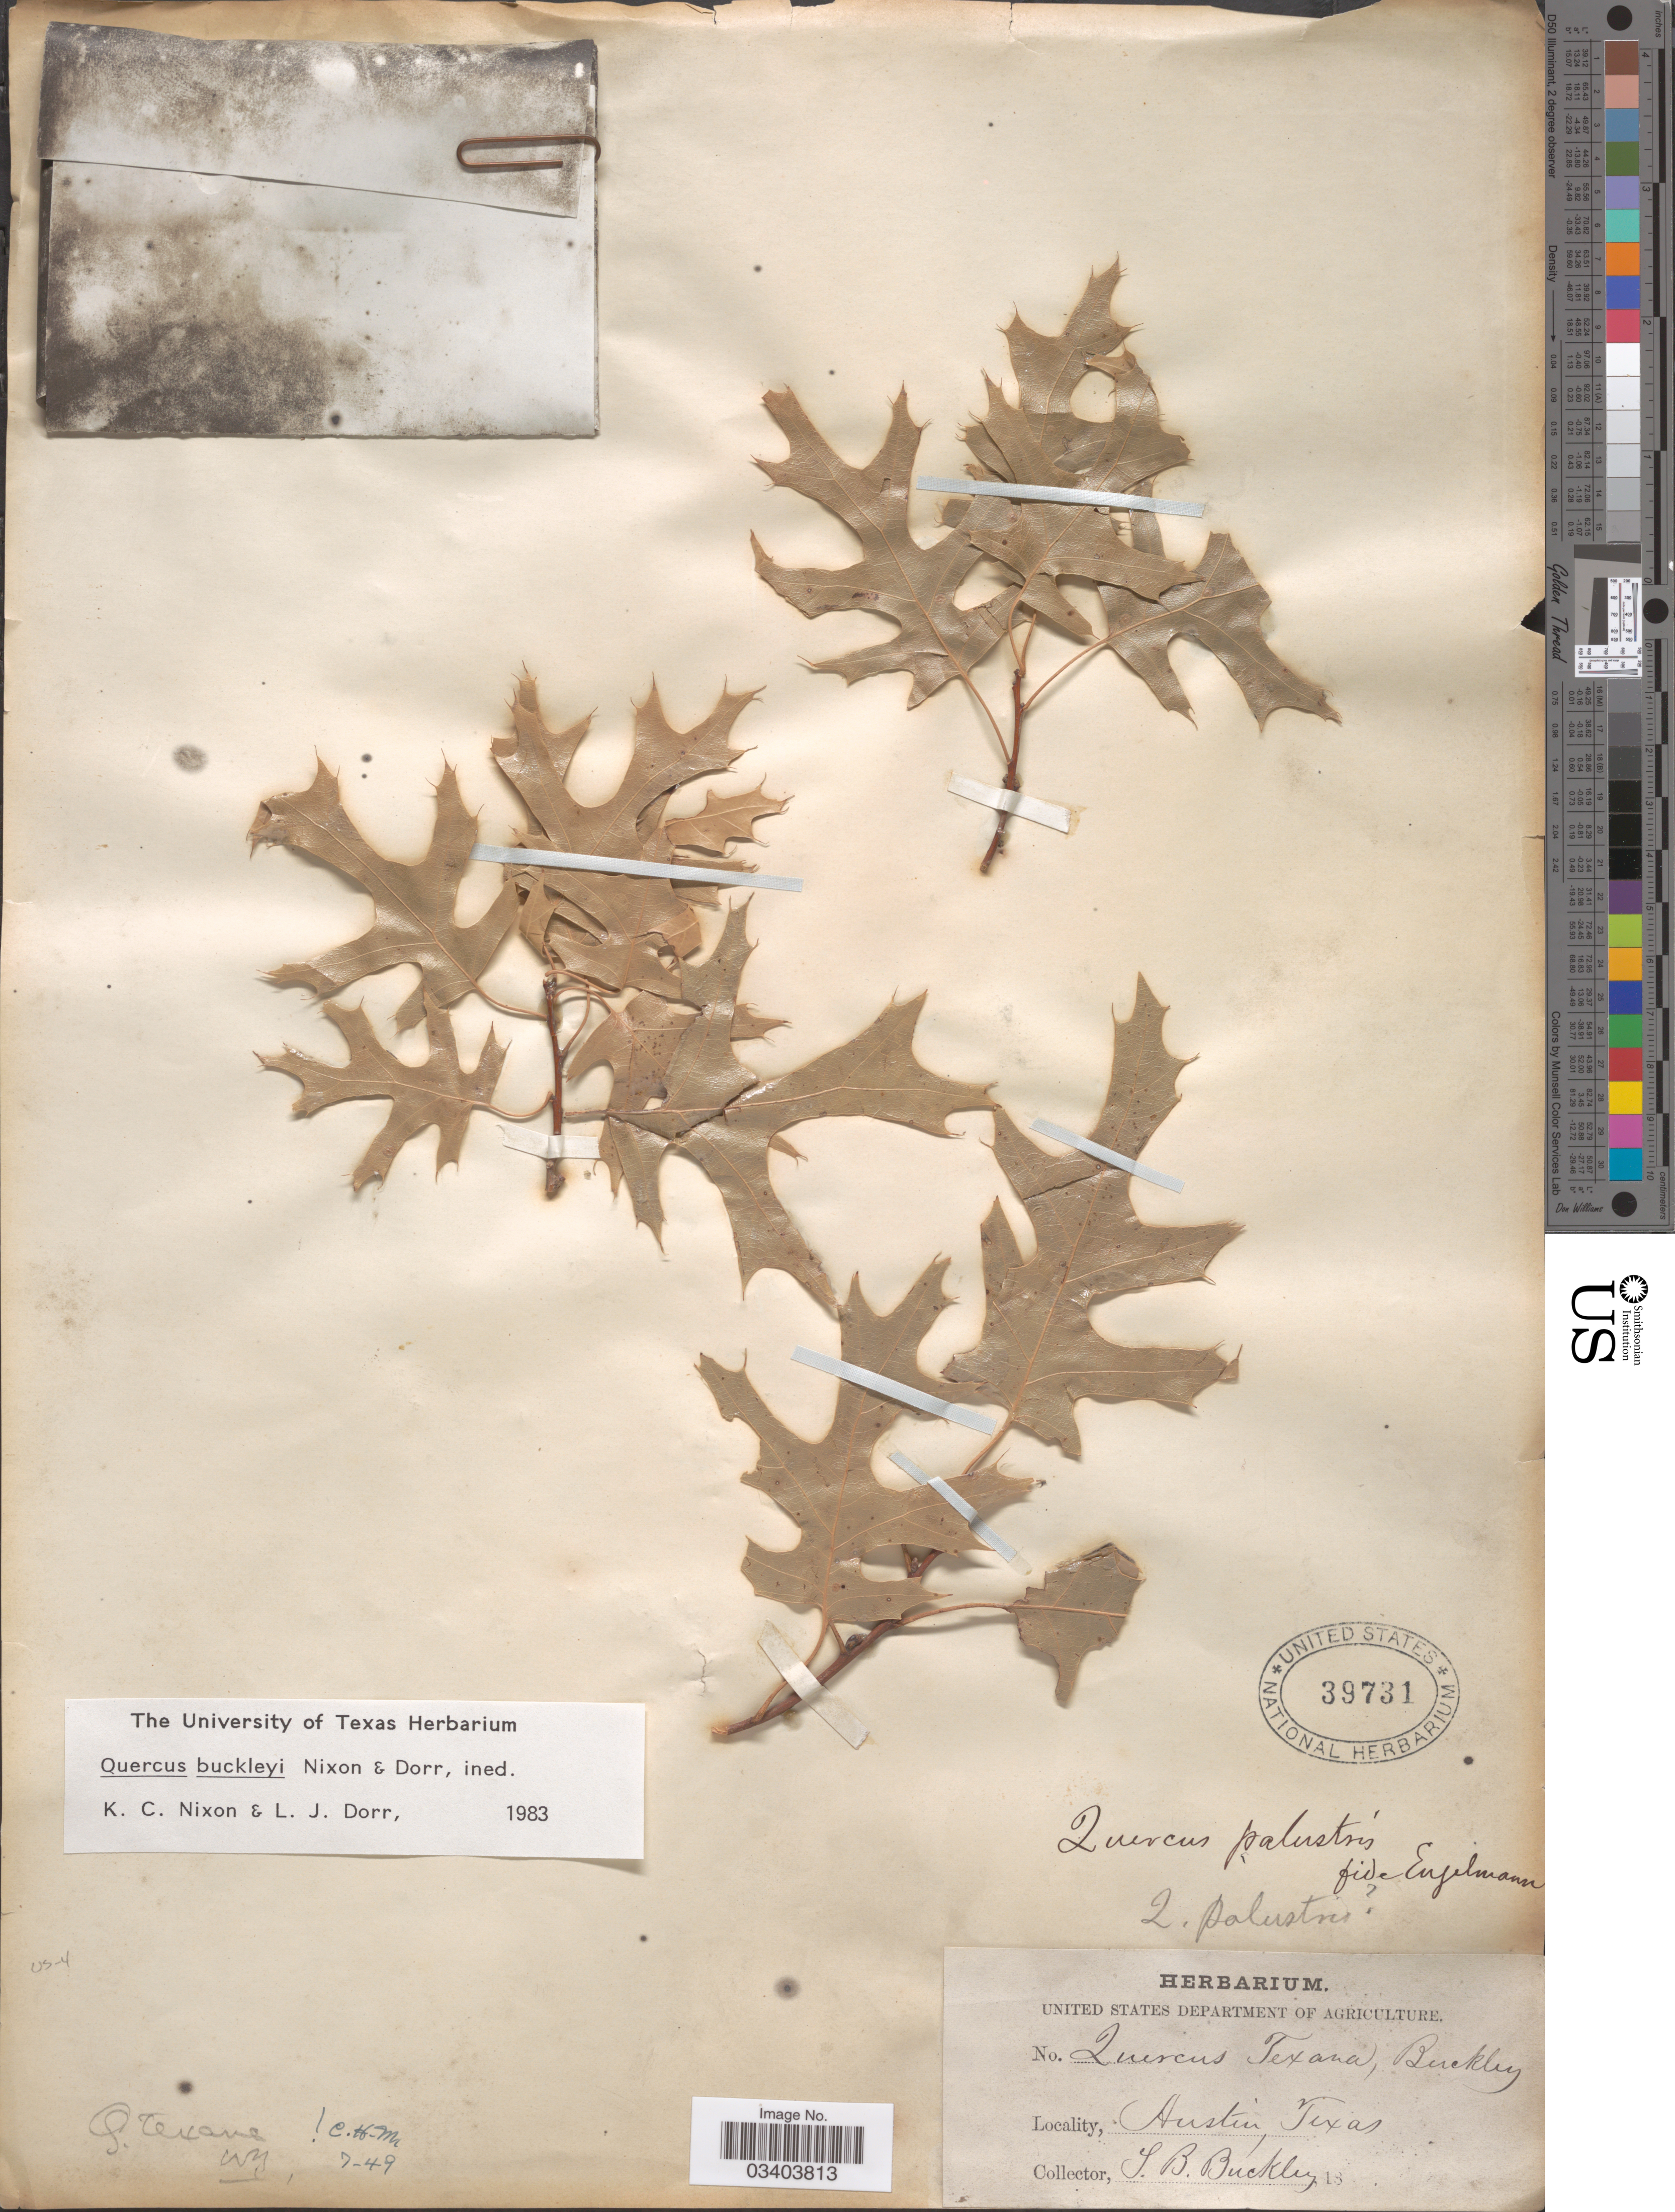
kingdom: Plantae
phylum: Tracheophyta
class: Magnoliopsida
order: Fagales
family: Fagaceae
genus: Quercus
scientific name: Quercus buckleyi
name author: Nixon & Dorr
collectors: S. B. Buckley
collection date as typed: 18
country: United States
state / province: Texas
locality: Austin.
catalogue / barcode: US 39731